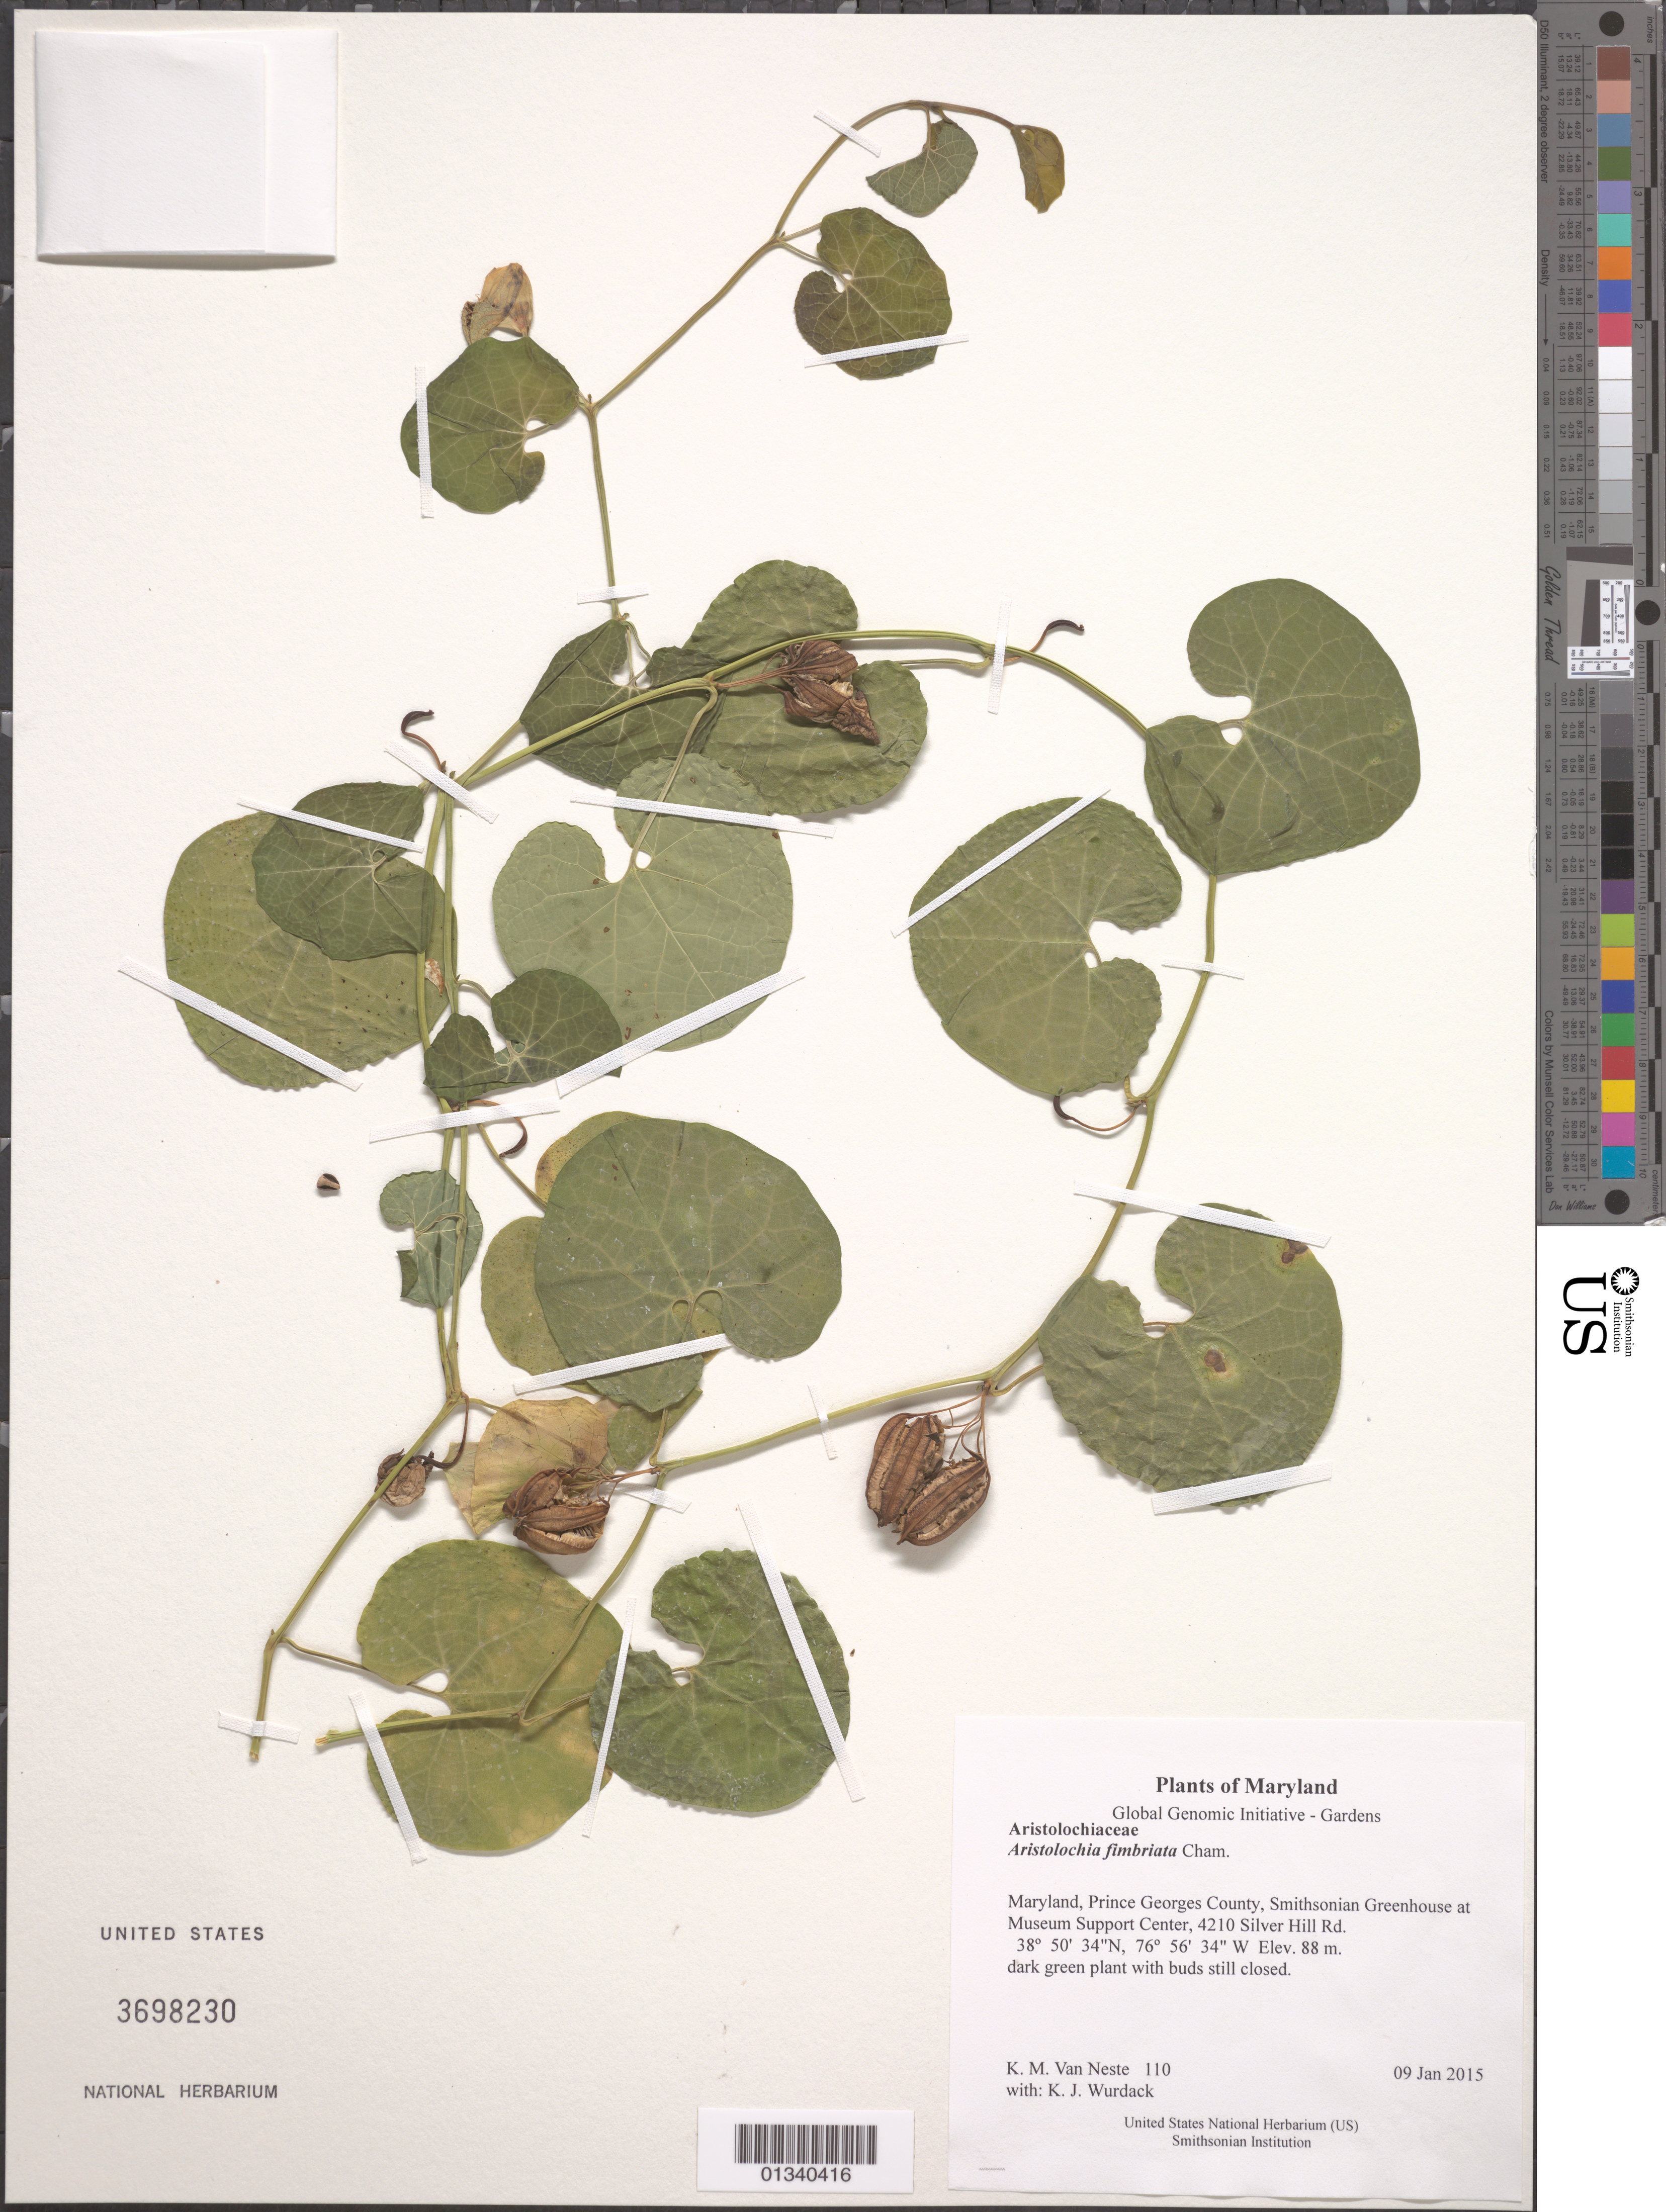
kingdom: Plantae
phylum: Tracheophyta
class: Magnoliopsida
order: Piperales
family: Aristolochiaceae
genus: Aristolochia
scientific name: Aristolochia fimbriata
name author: Cham.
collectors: K. M. Van Neste & K. Wurdack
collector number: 110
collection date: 2015-01-09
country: United States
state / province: Maryland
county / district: Prince George's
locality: Smithsonian Greenhouse at Museum Support Center, 4210 Silver Hill Rd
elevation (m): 88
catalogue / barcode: US 3698230